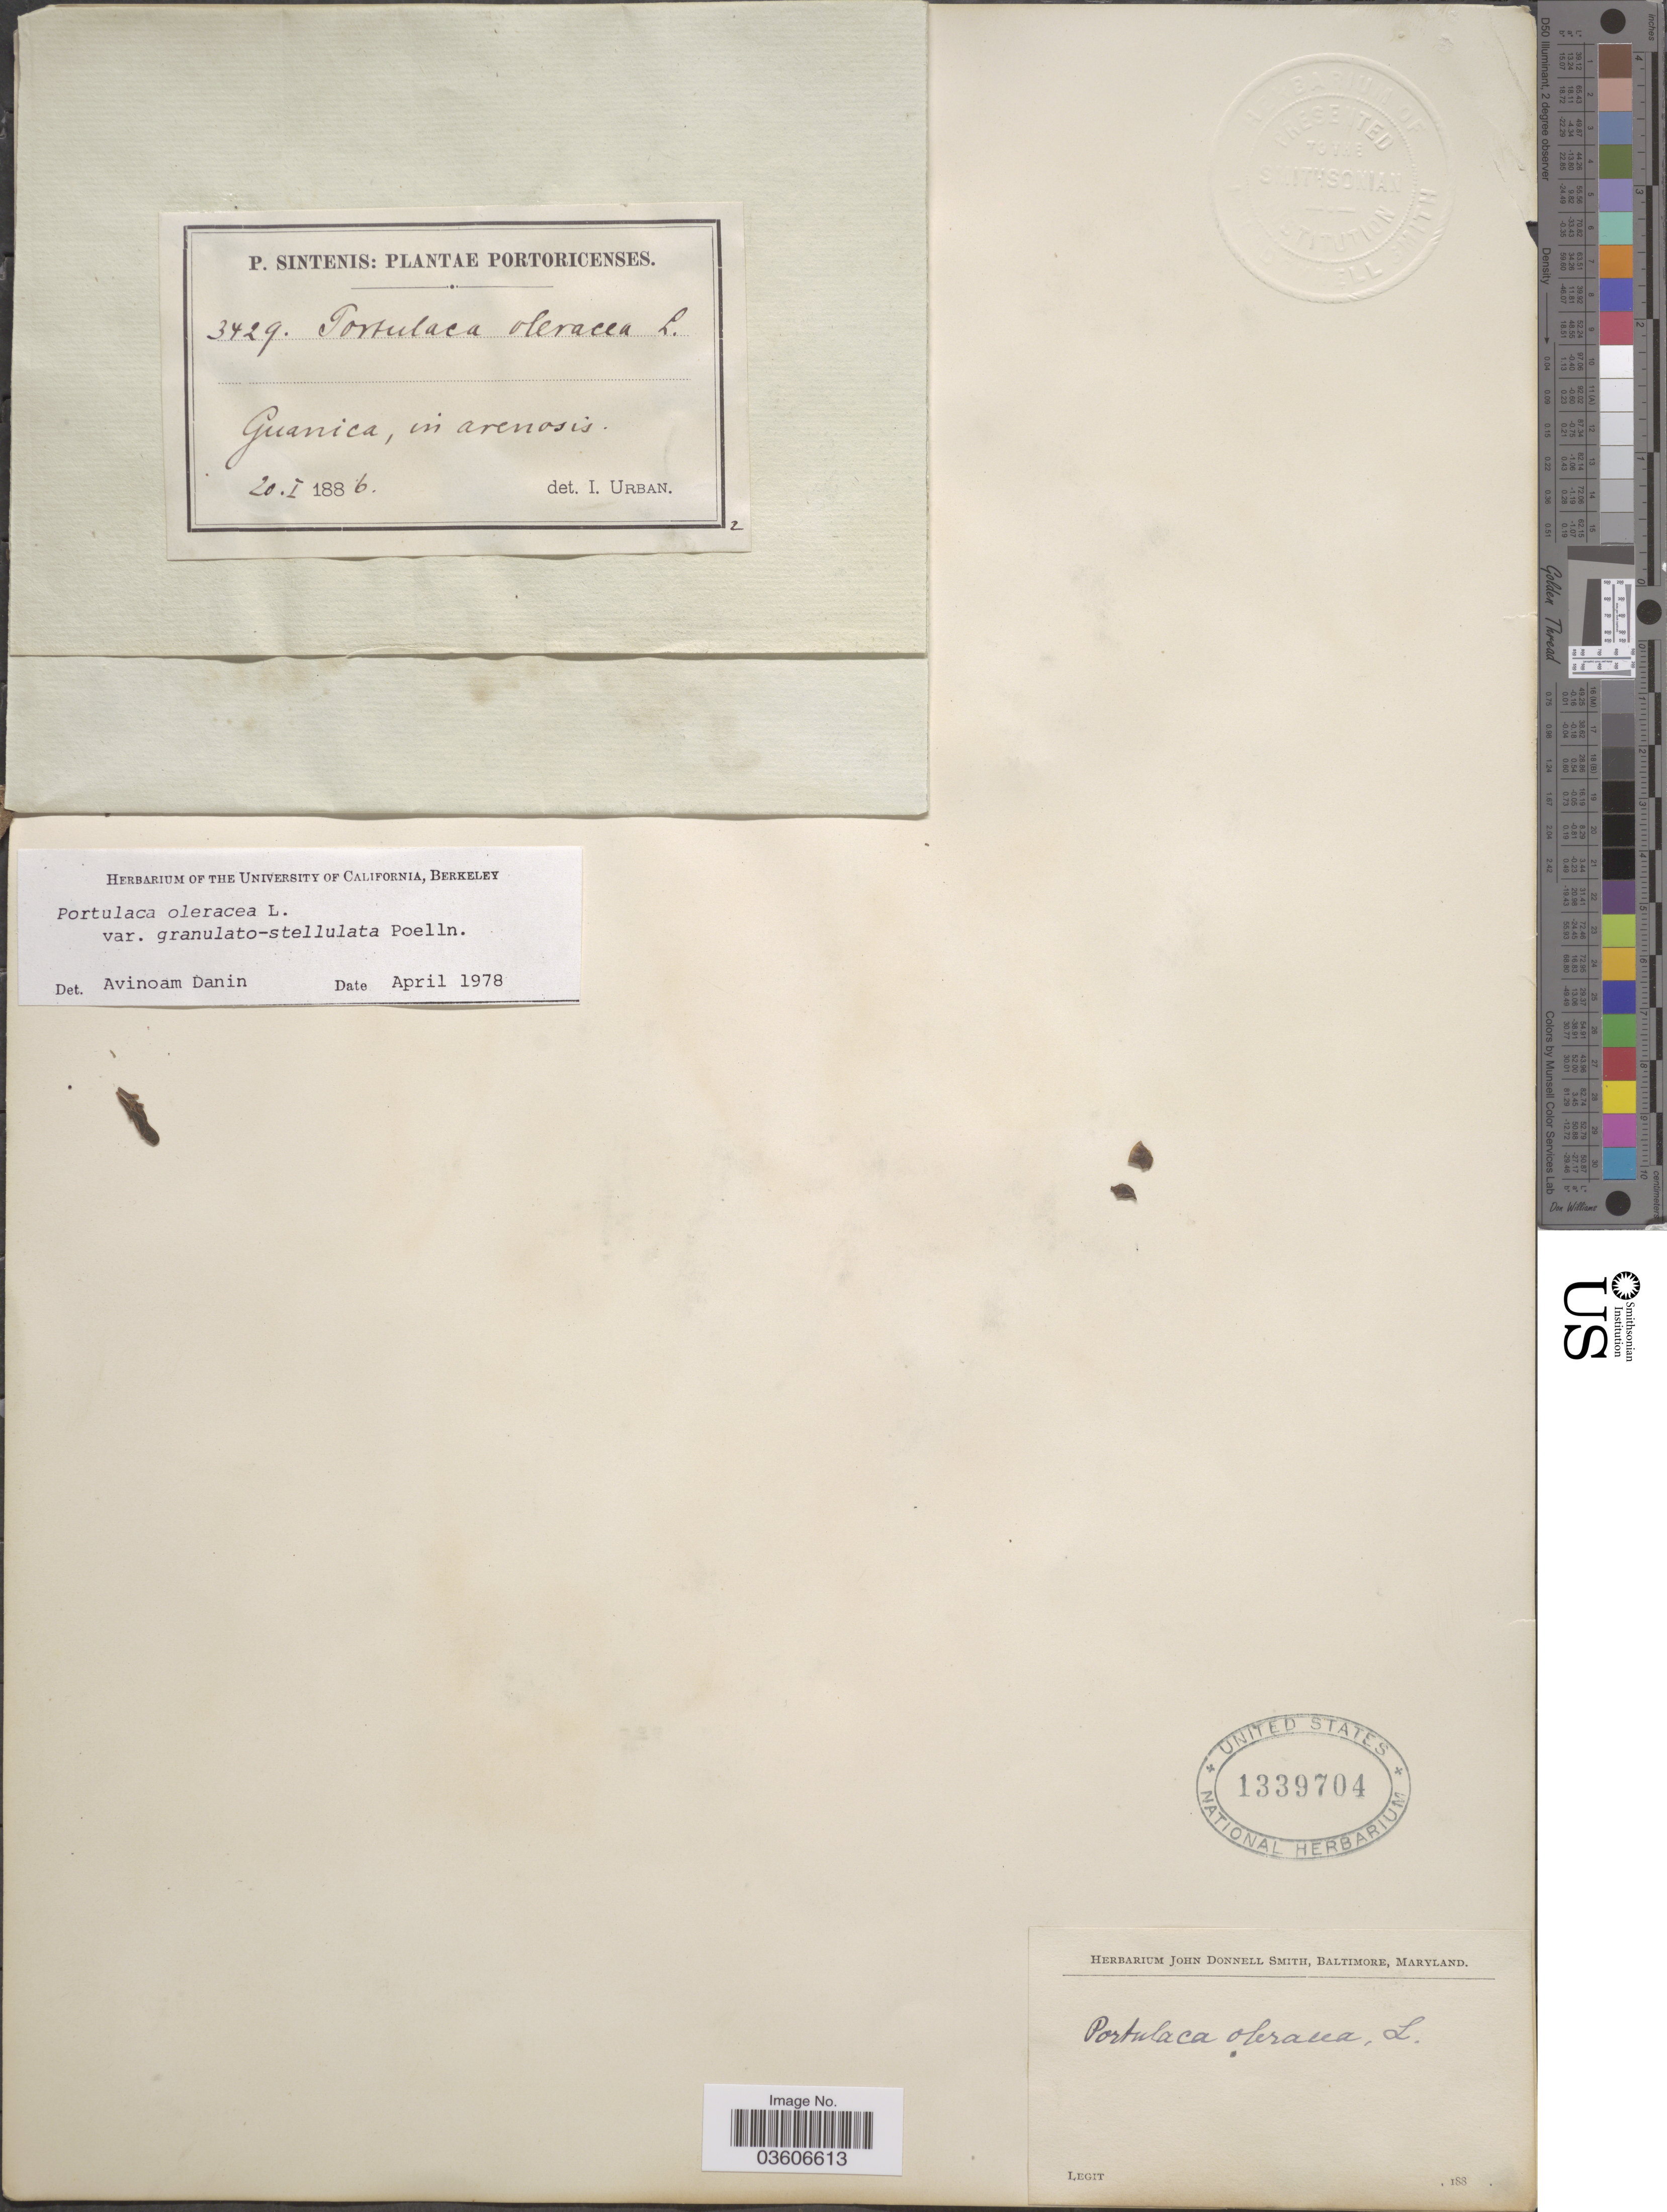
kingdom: Plantae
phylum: Tracheophyta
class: Magnoliopsida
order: Caryophyllales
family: Portulacaceae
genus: Portulaca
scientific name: Portulaca oleracea var. granulatostellulata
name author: Poelln.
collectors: P. Sintenis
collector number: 3429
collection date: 1886-01-20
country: Puerto Rico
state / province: Guánica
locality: In arenosis.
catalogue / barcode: US 1339704